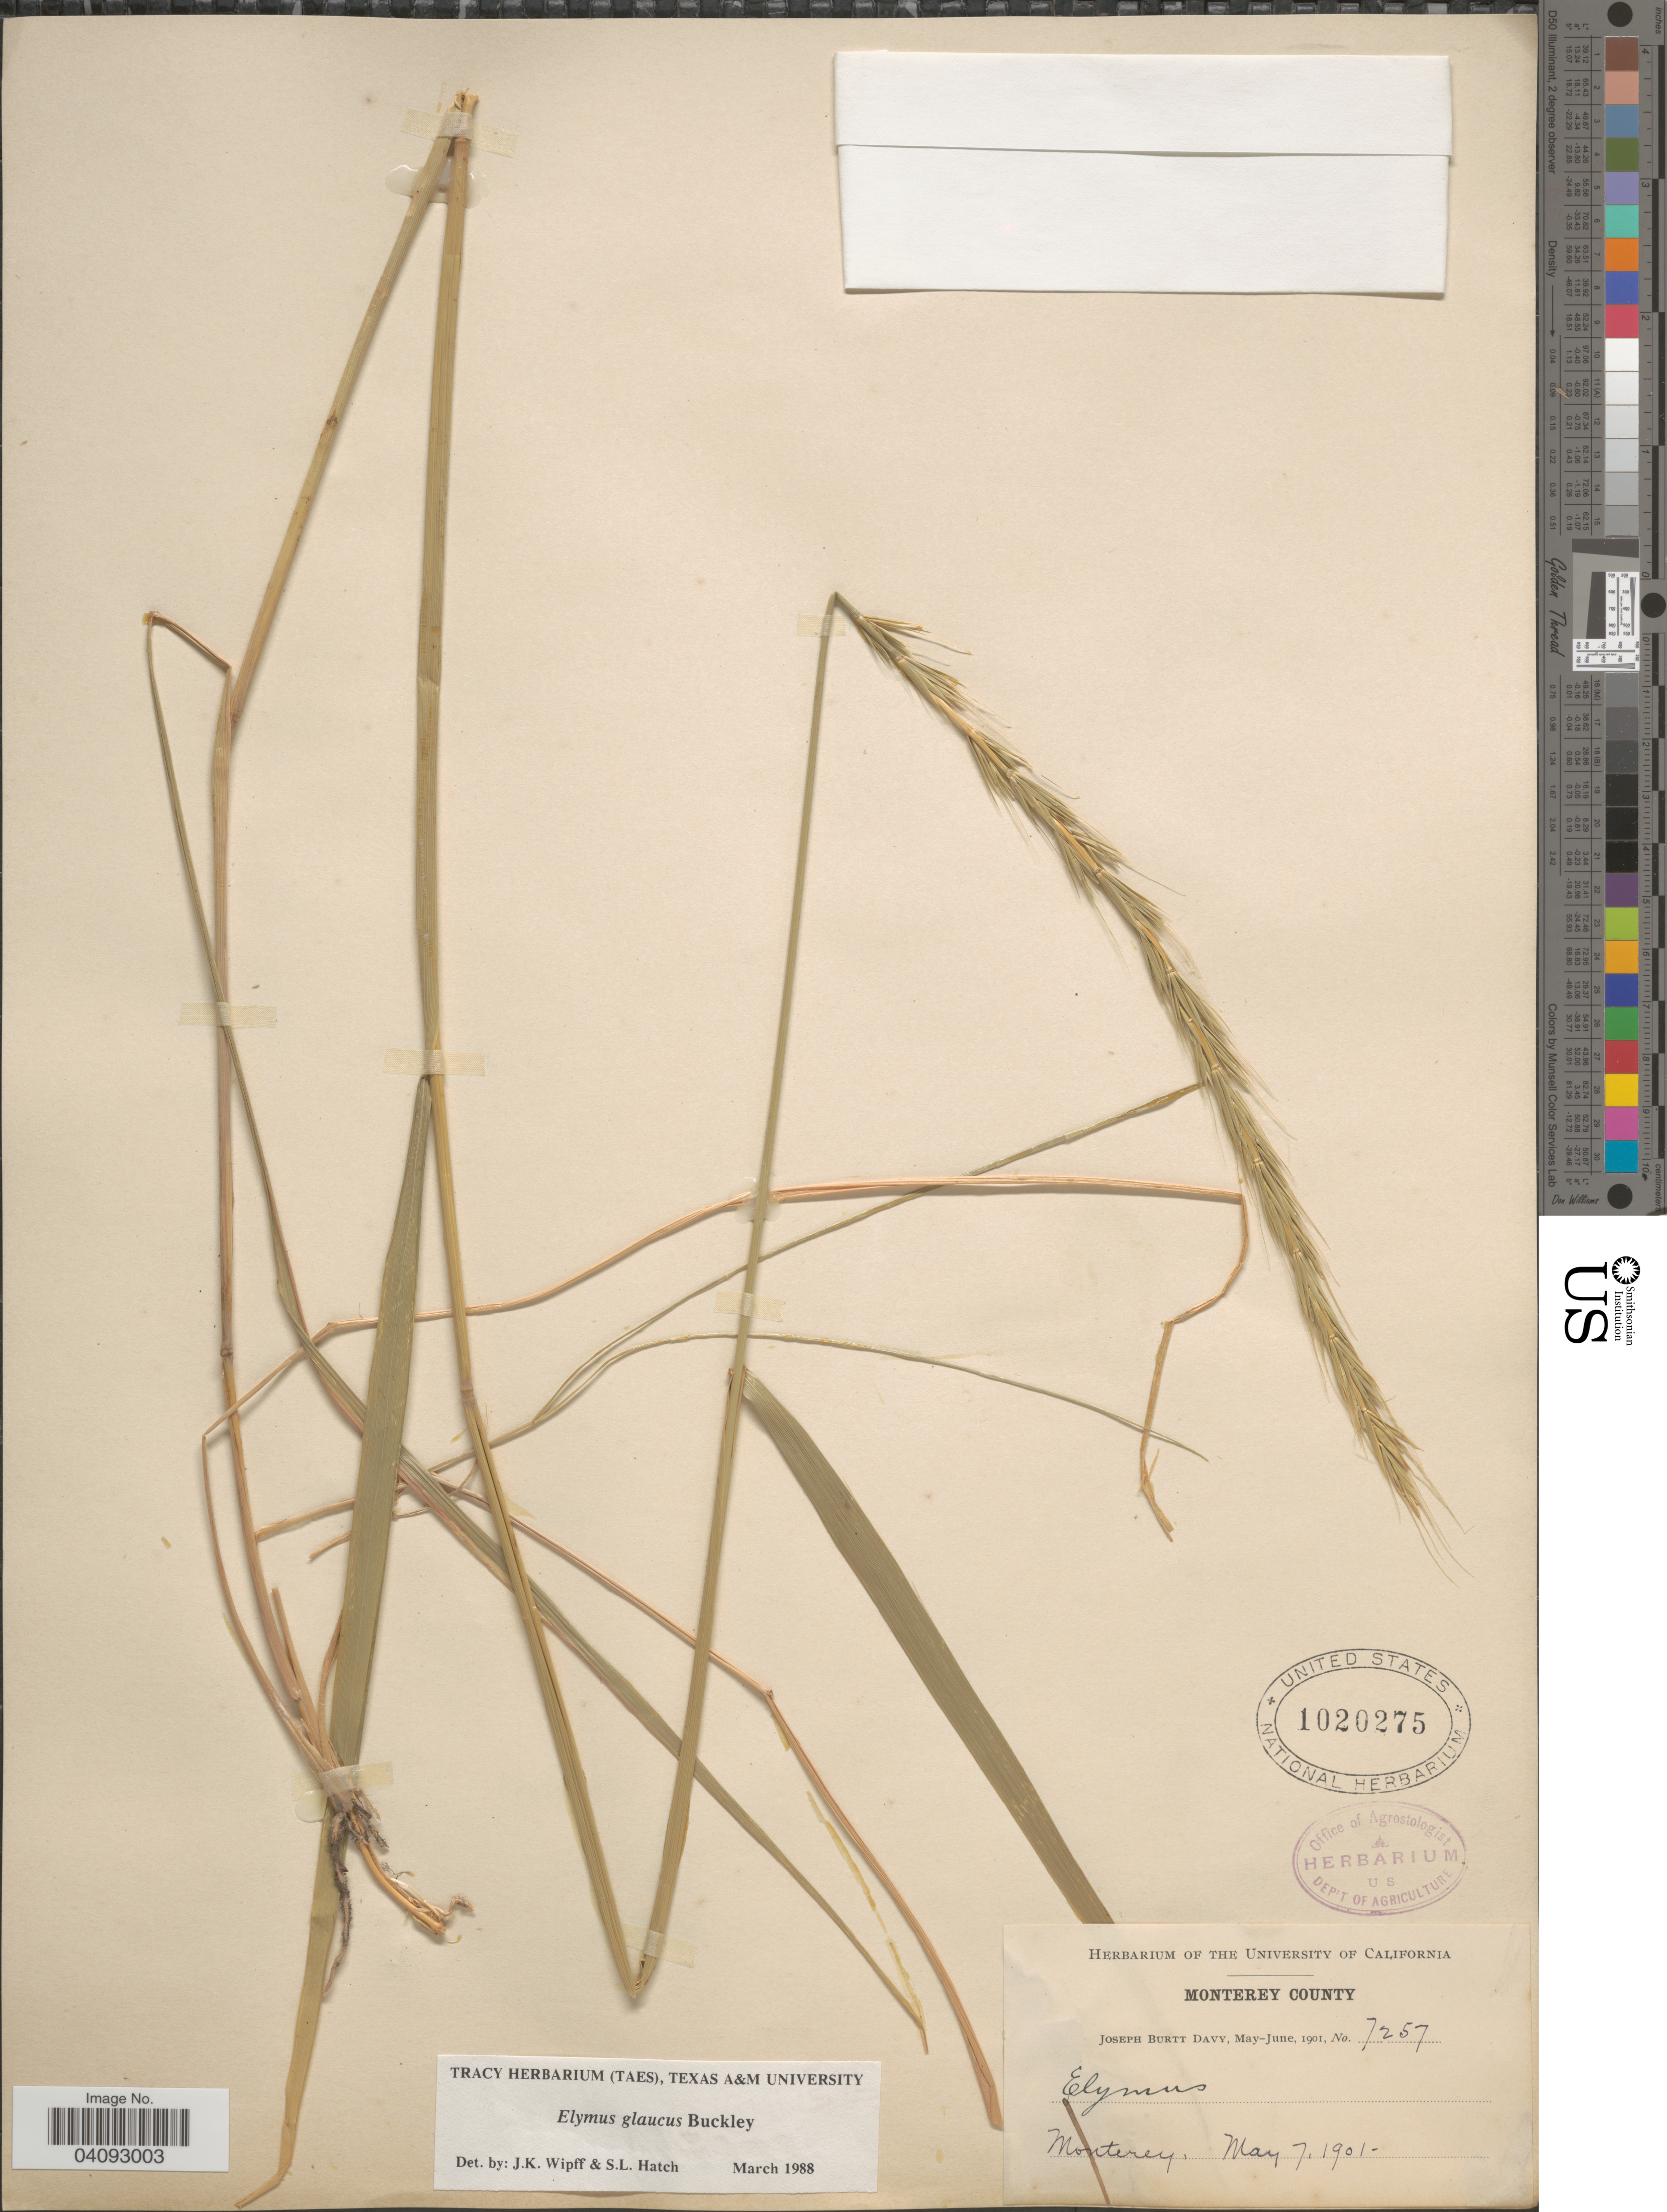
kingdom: Plantae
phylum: Tracheophyta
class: Liliopsida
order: Poales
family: Poaceae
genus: Elymus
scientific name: Elymus glaucus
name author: Buckley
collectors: J. Burtt Davy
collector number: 7257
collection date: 1901-05-07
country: United States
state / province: California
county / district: Monterey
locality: Monterey County. Monterey.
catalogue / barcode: US 1020275